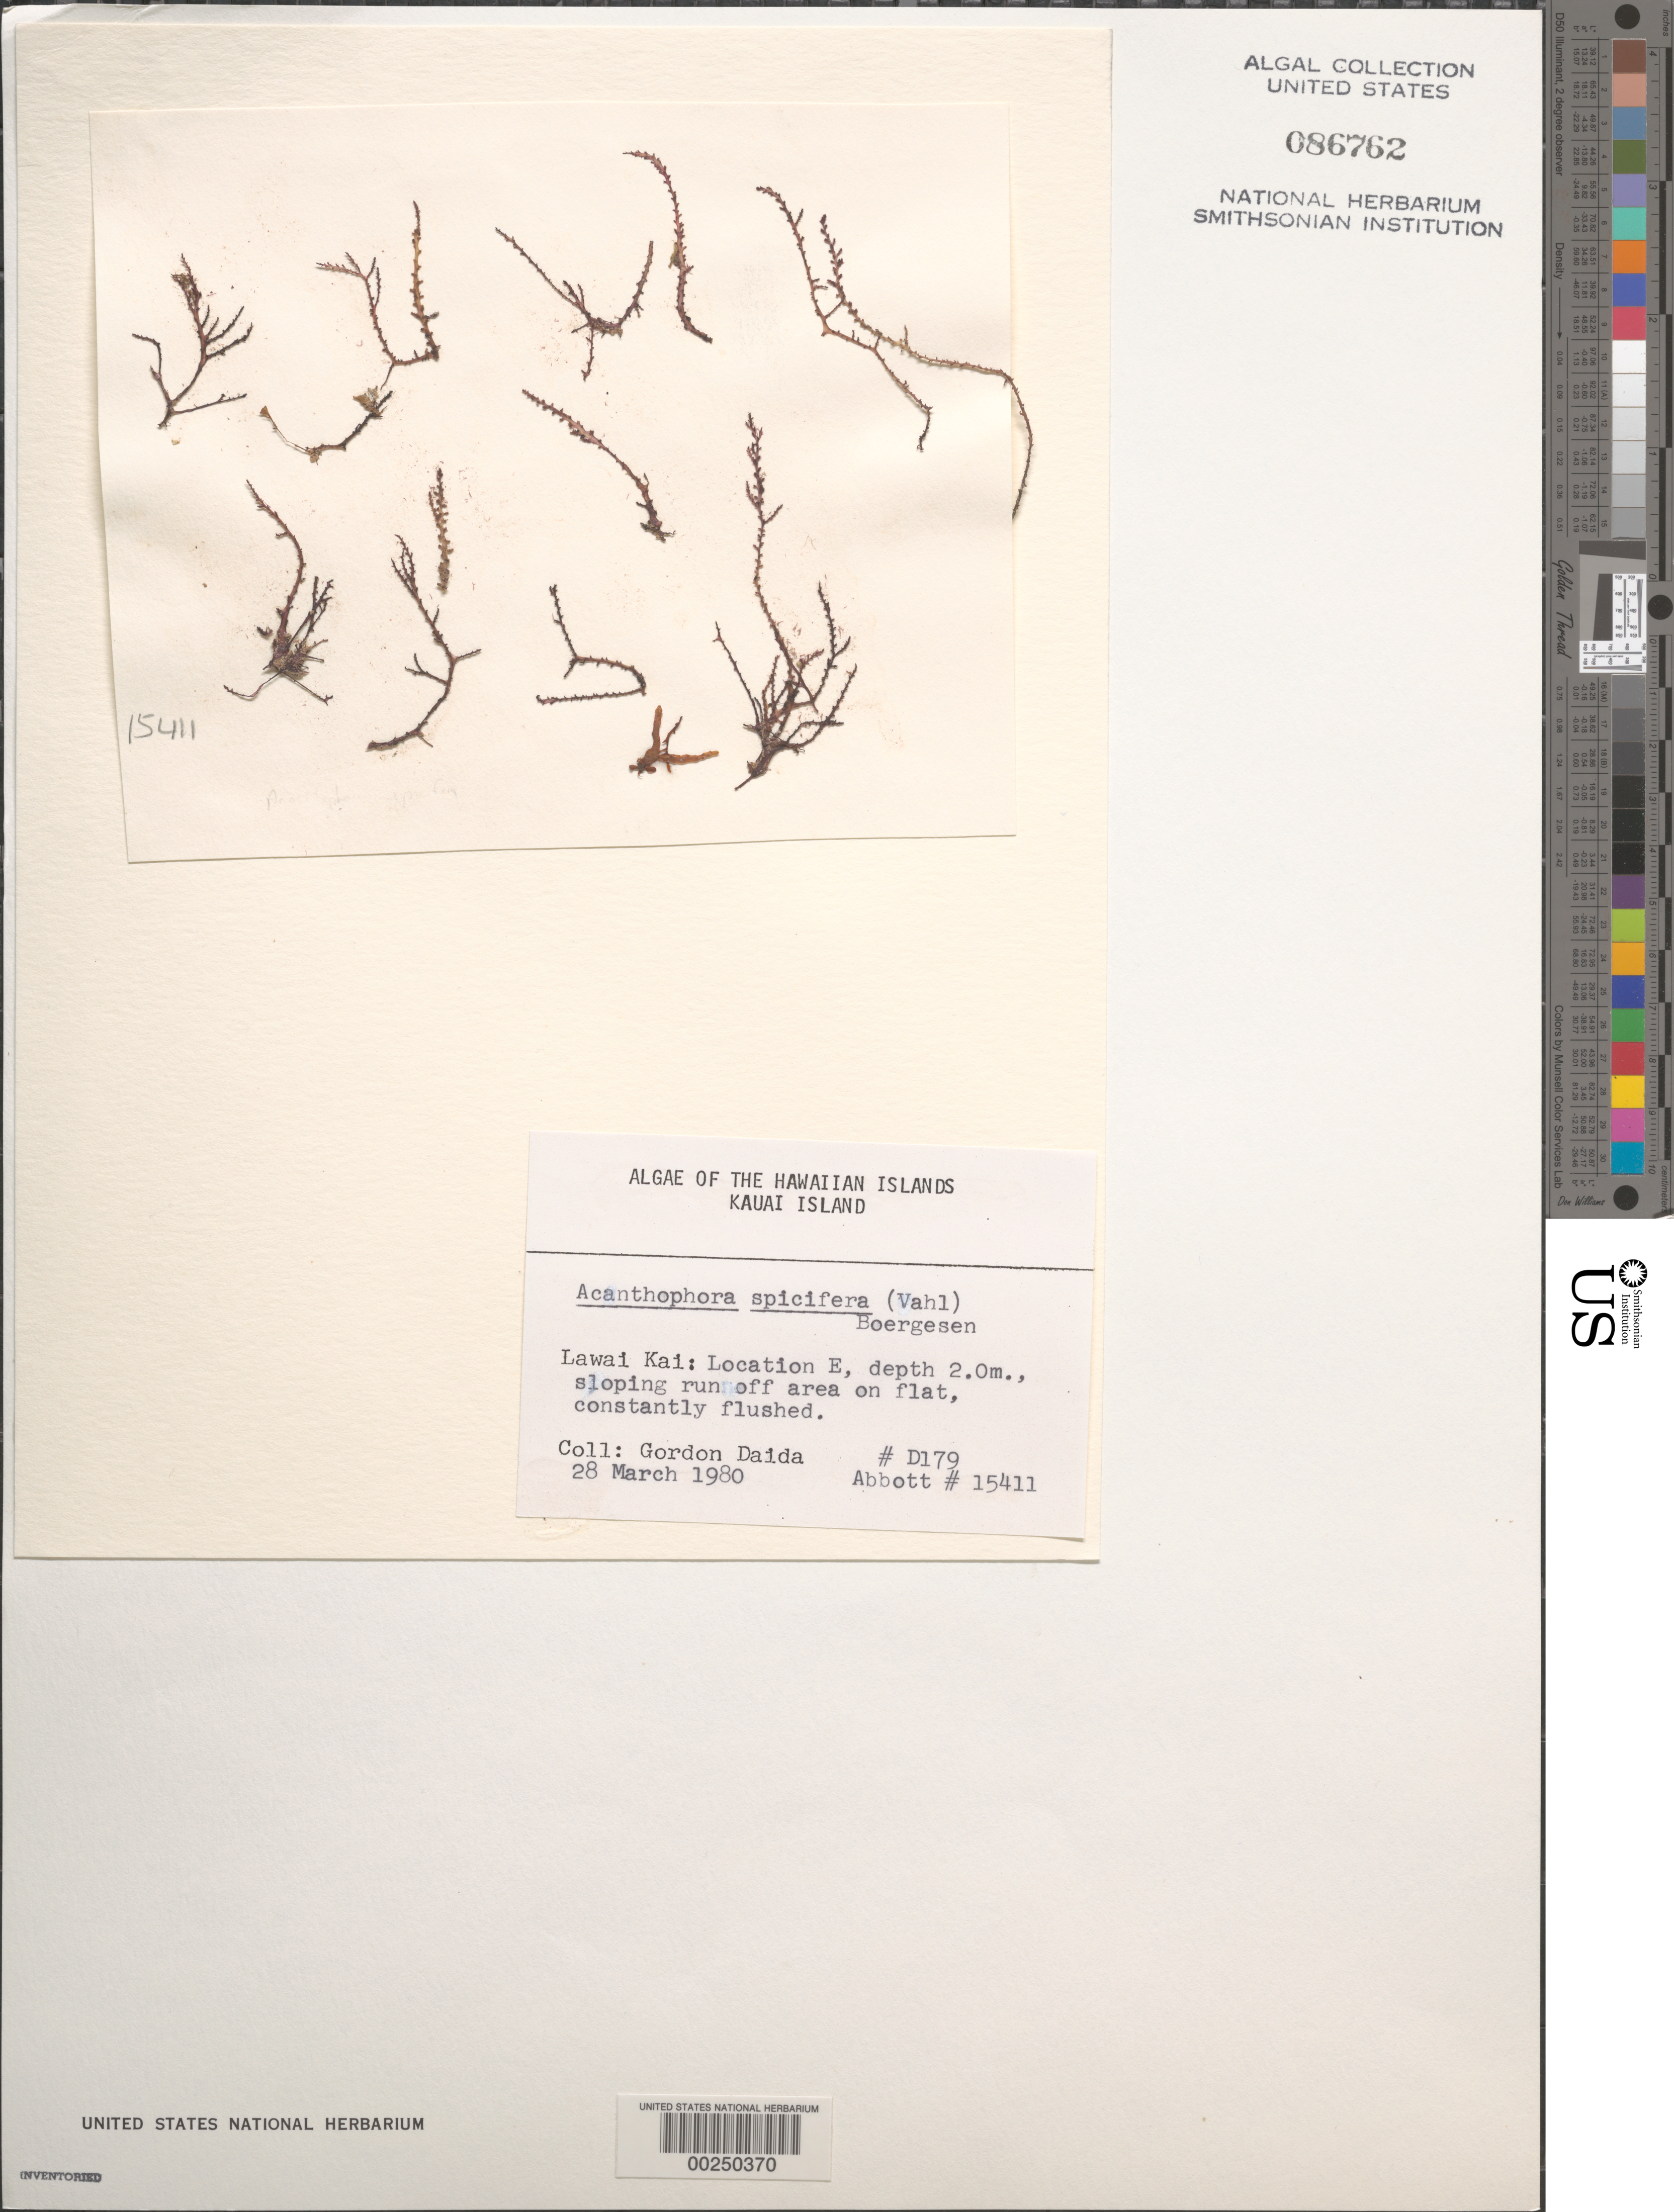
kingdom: Plantae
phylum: Rhodophyta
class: Florideophyceae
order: Ceramiales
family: Rhodomelaceae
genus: Acanthophora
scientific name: Acanthophora spicifera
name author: (Vahl) Børgesen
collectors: G. Daida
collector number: D179 & IAA 15411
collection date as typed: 28 Mar 1980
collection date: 1980-03-28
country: United States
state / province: Hawaii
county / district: Kauai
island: Kaua'i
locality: Lawai Kai, Location E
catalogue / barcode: US 86762